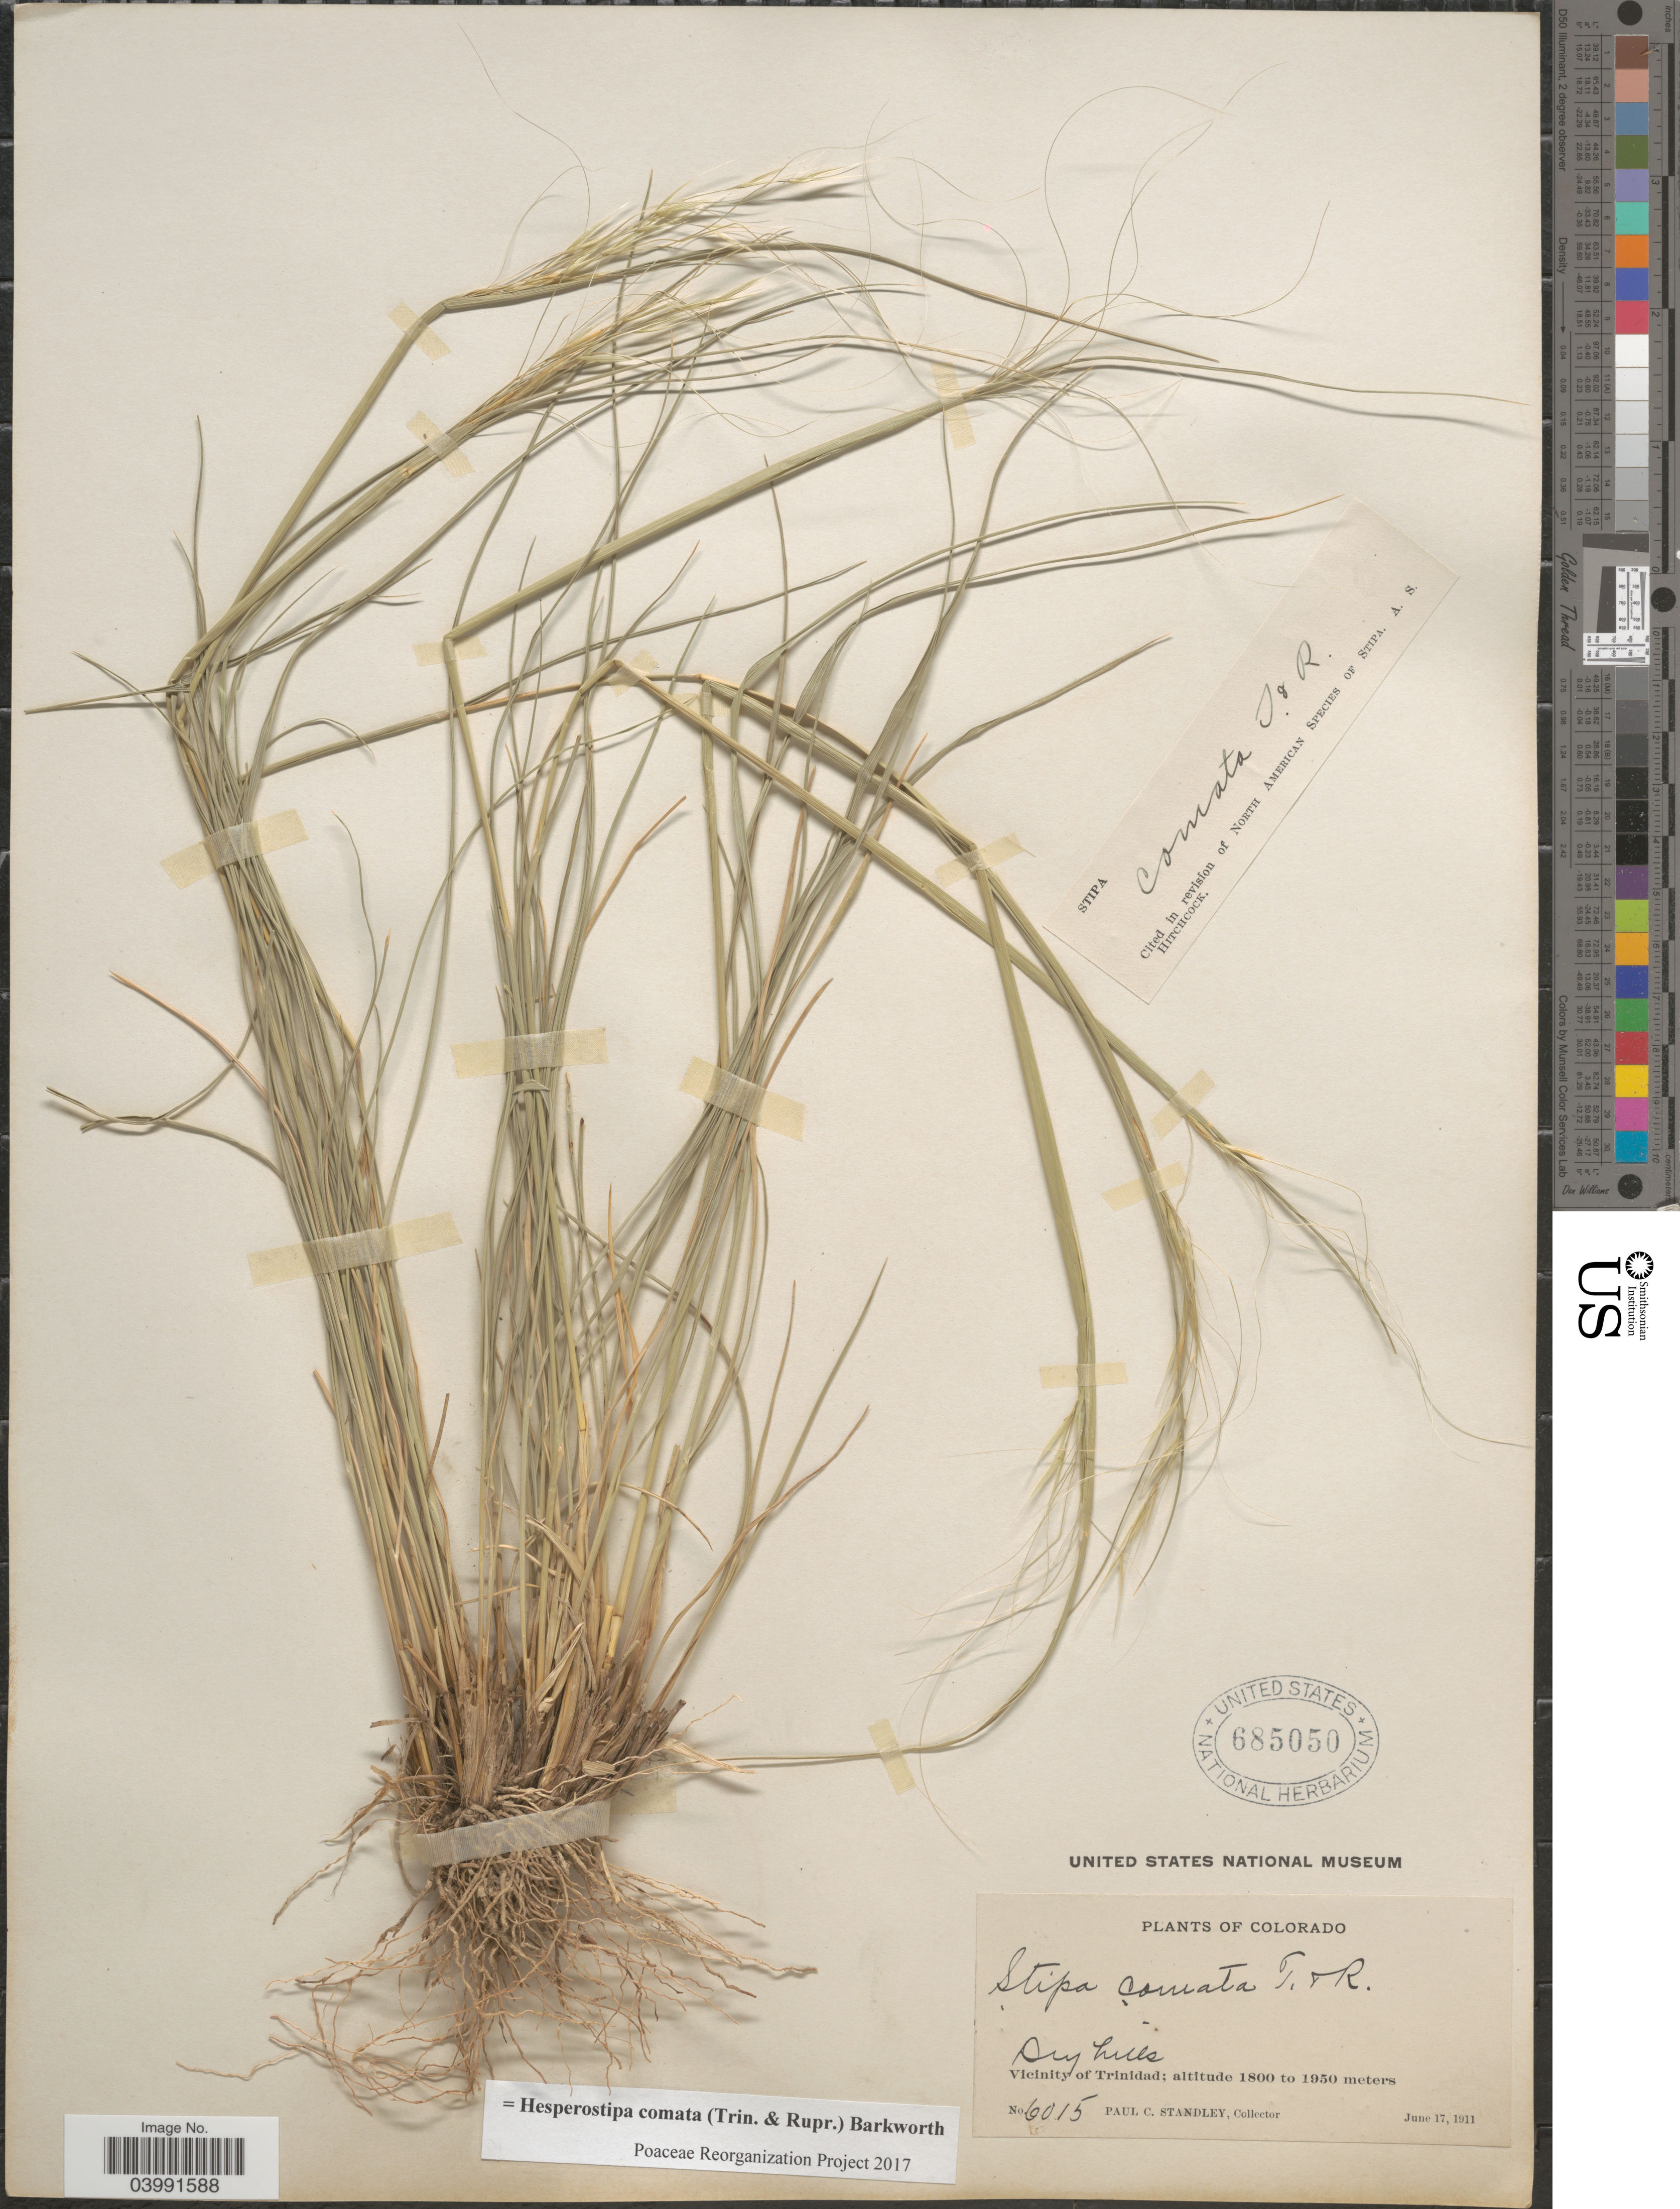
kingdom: Plantae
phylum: Tracheophyta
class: Liliopsida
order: Poales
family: Poaceae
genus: Hesperostipa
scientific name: Hesperostipa comata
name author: (Trin. & Rupr.) Barkworth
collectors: P. C. Standley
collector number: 6015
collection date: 1911-06-17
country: United States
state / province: Colorado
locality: Vicinity of Trinidad.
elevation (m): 1800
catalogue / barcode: US 685050